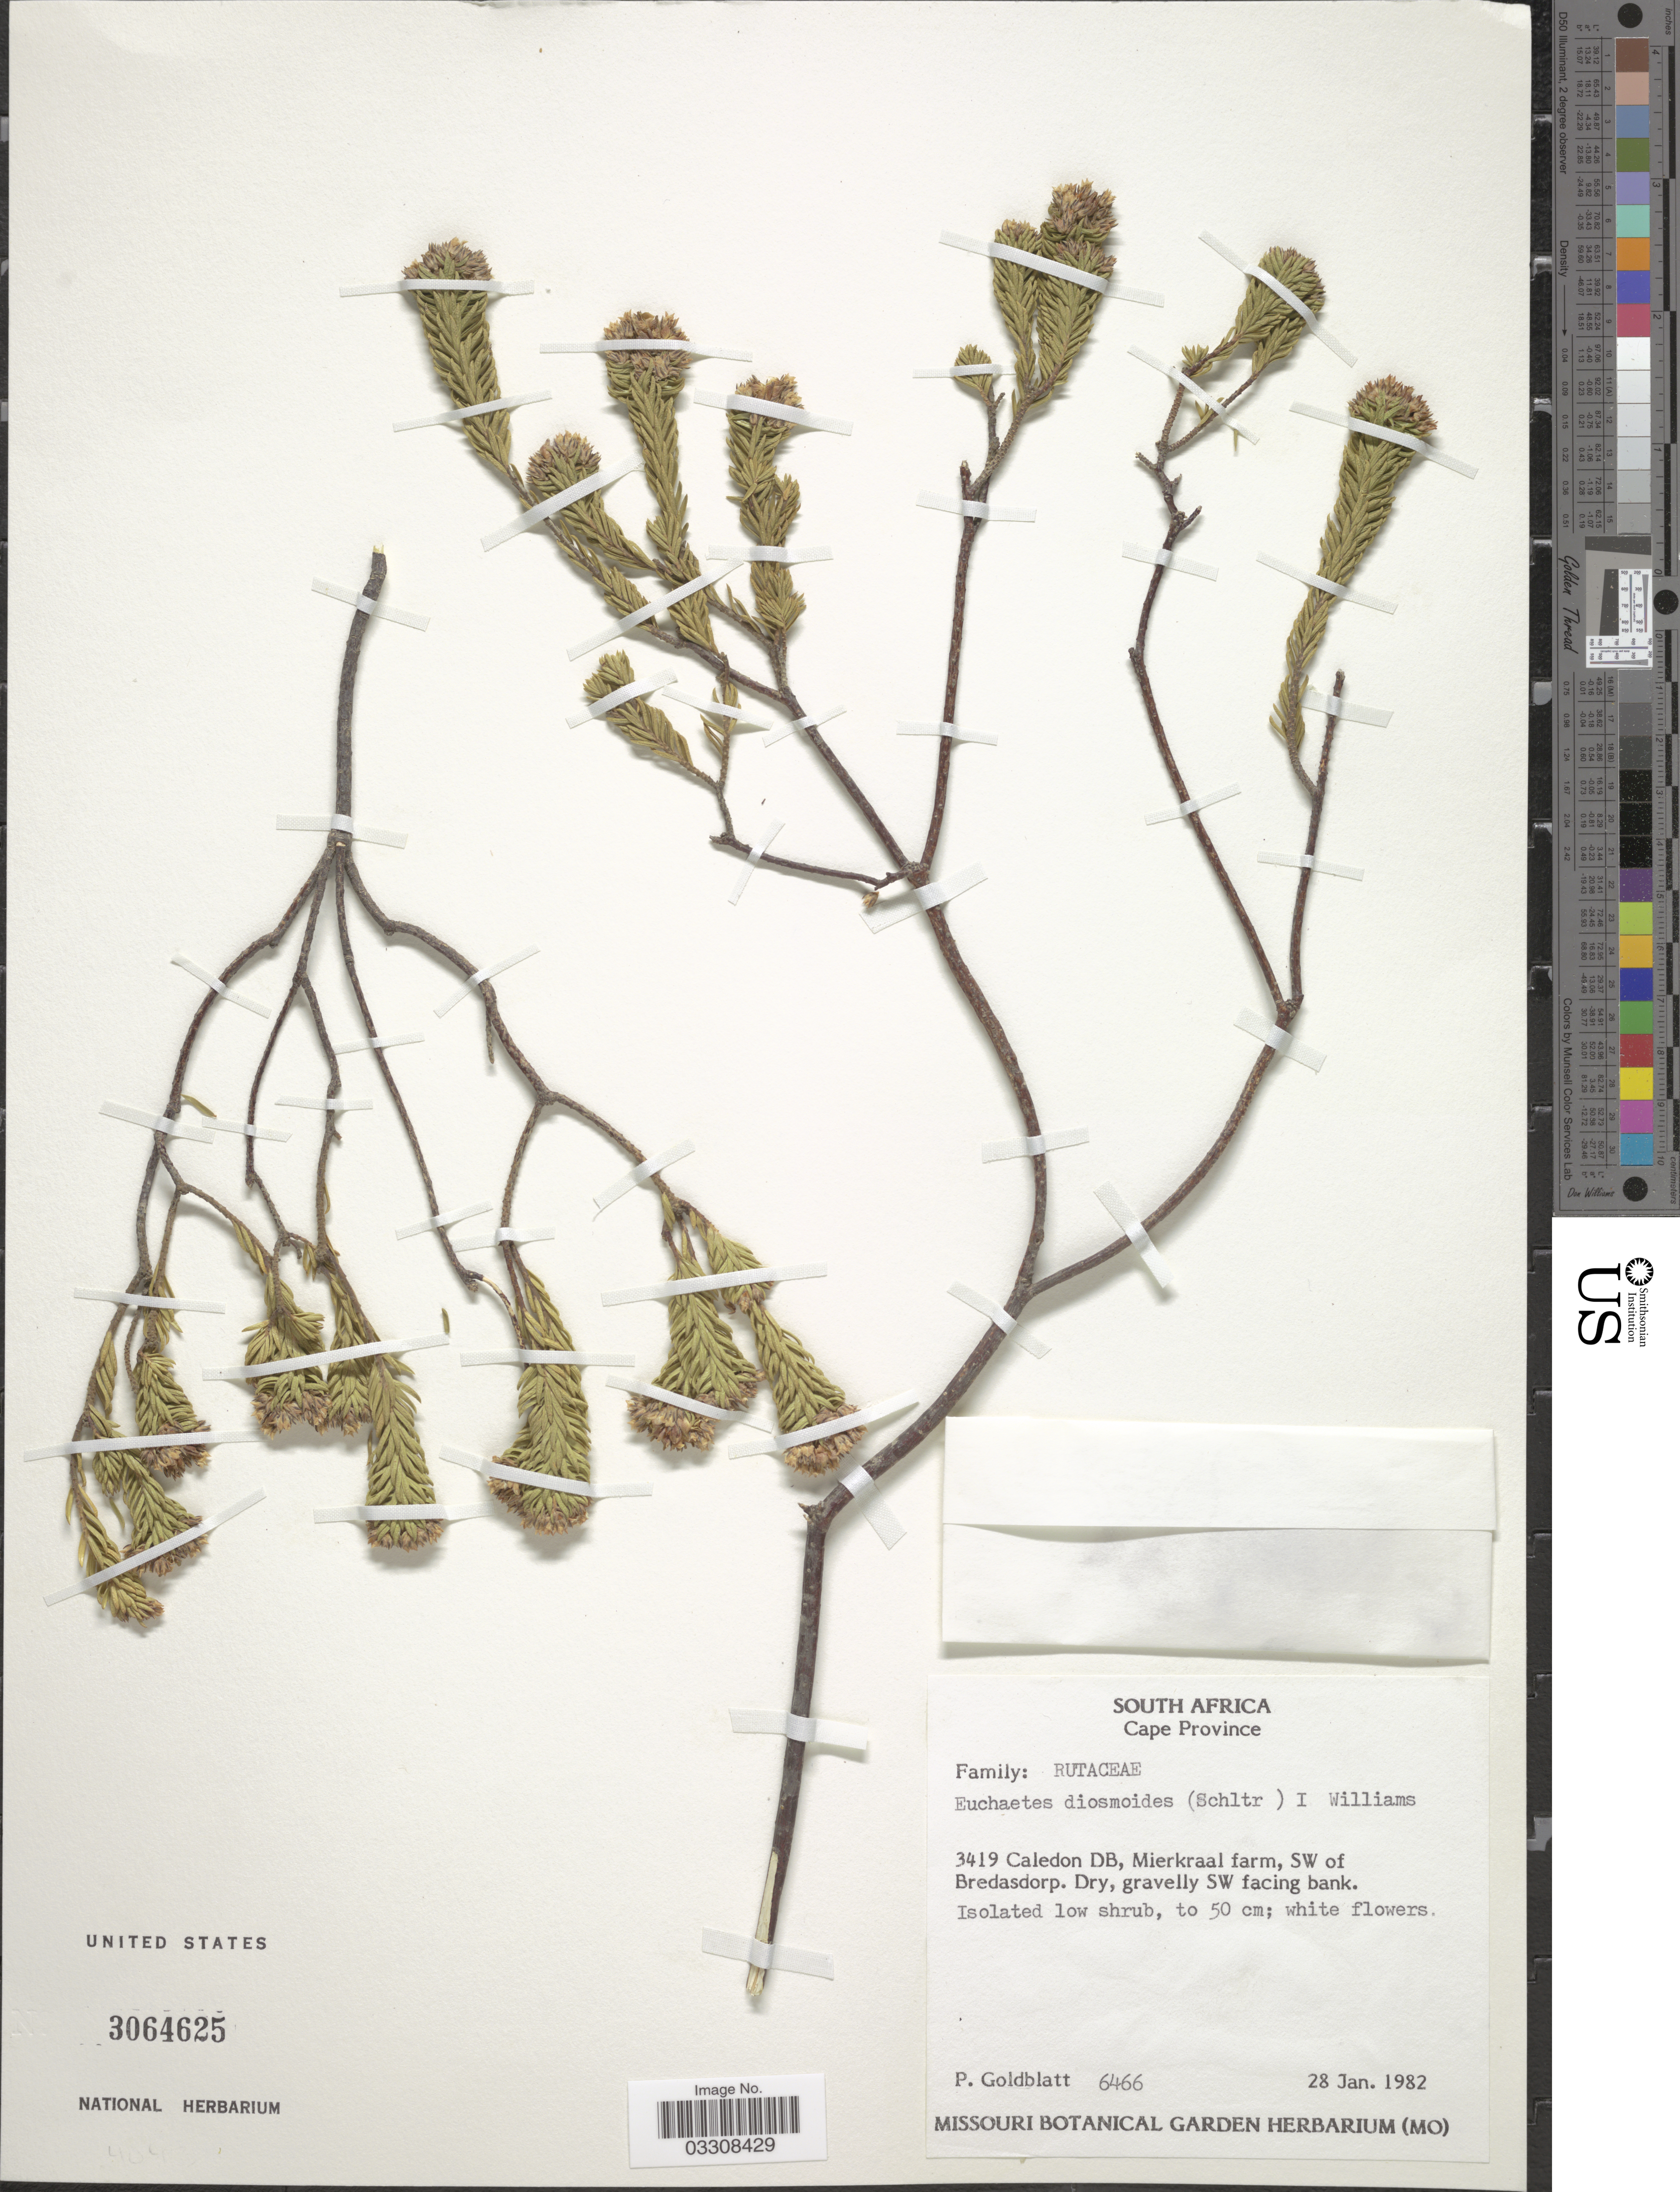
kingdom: Plantae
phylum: Tracheophyta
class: Magnoliopsida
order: Sapindales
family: Rutaceae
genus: Euchaetis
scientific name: Euchaetis diosmoides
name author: (Schltr.) I. Williams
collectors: P. Goldblatt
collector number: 6466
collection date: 1982-01-28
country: South Africa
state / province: Western Cape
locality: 3419 Caledon DB, Mierkraal farm, SW of Bredasdorp. Dry, gravelly SW facing bank.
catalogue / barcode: US 3064625